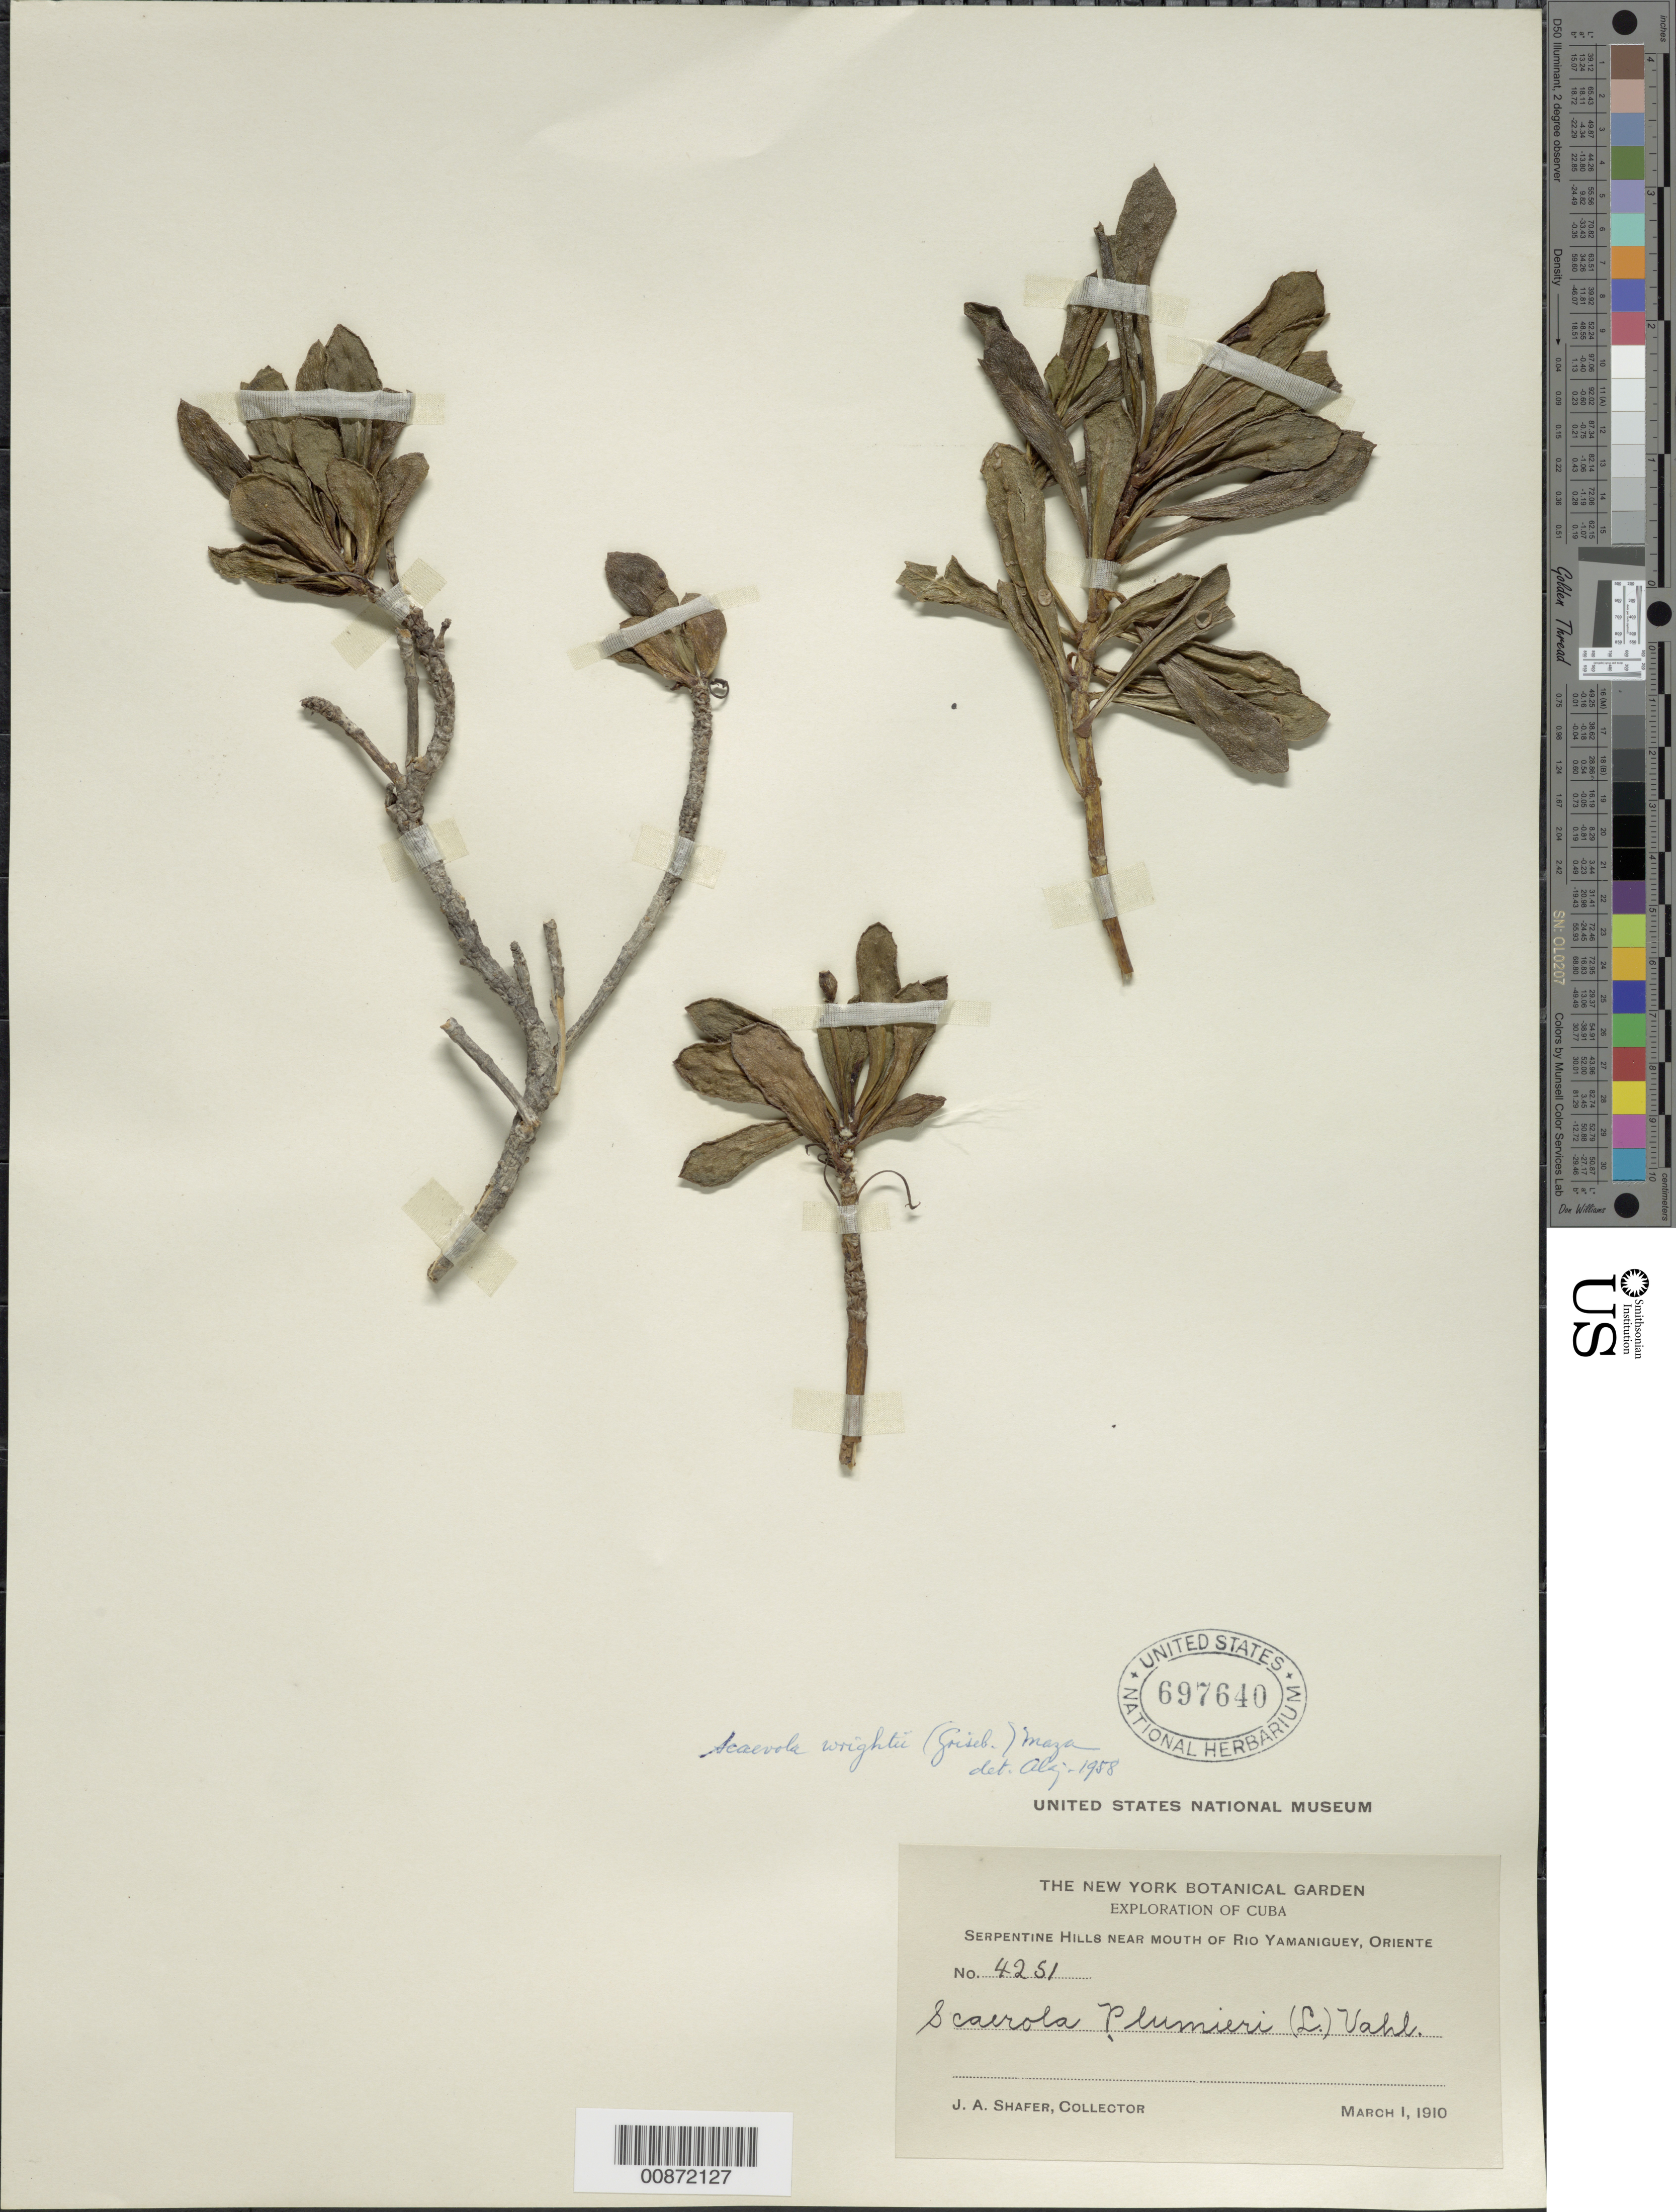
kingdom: Plantae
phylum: Tracheophyta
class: Magnoliopsida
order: Asterales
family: Goodeniaceae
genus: Scaevola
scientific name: Scaevola wrightii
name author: (Griseb.) M. Gómez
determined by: Liogier, Alain H.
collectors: J. A. Shafer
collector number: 4251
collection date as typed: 01 Mar 1910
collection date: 1910-03-01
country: Cuba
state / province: Oriente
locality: Near mouth of Rio Yamaniguey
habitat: Serpentine hills, near mouth of river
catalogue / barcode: US 697640